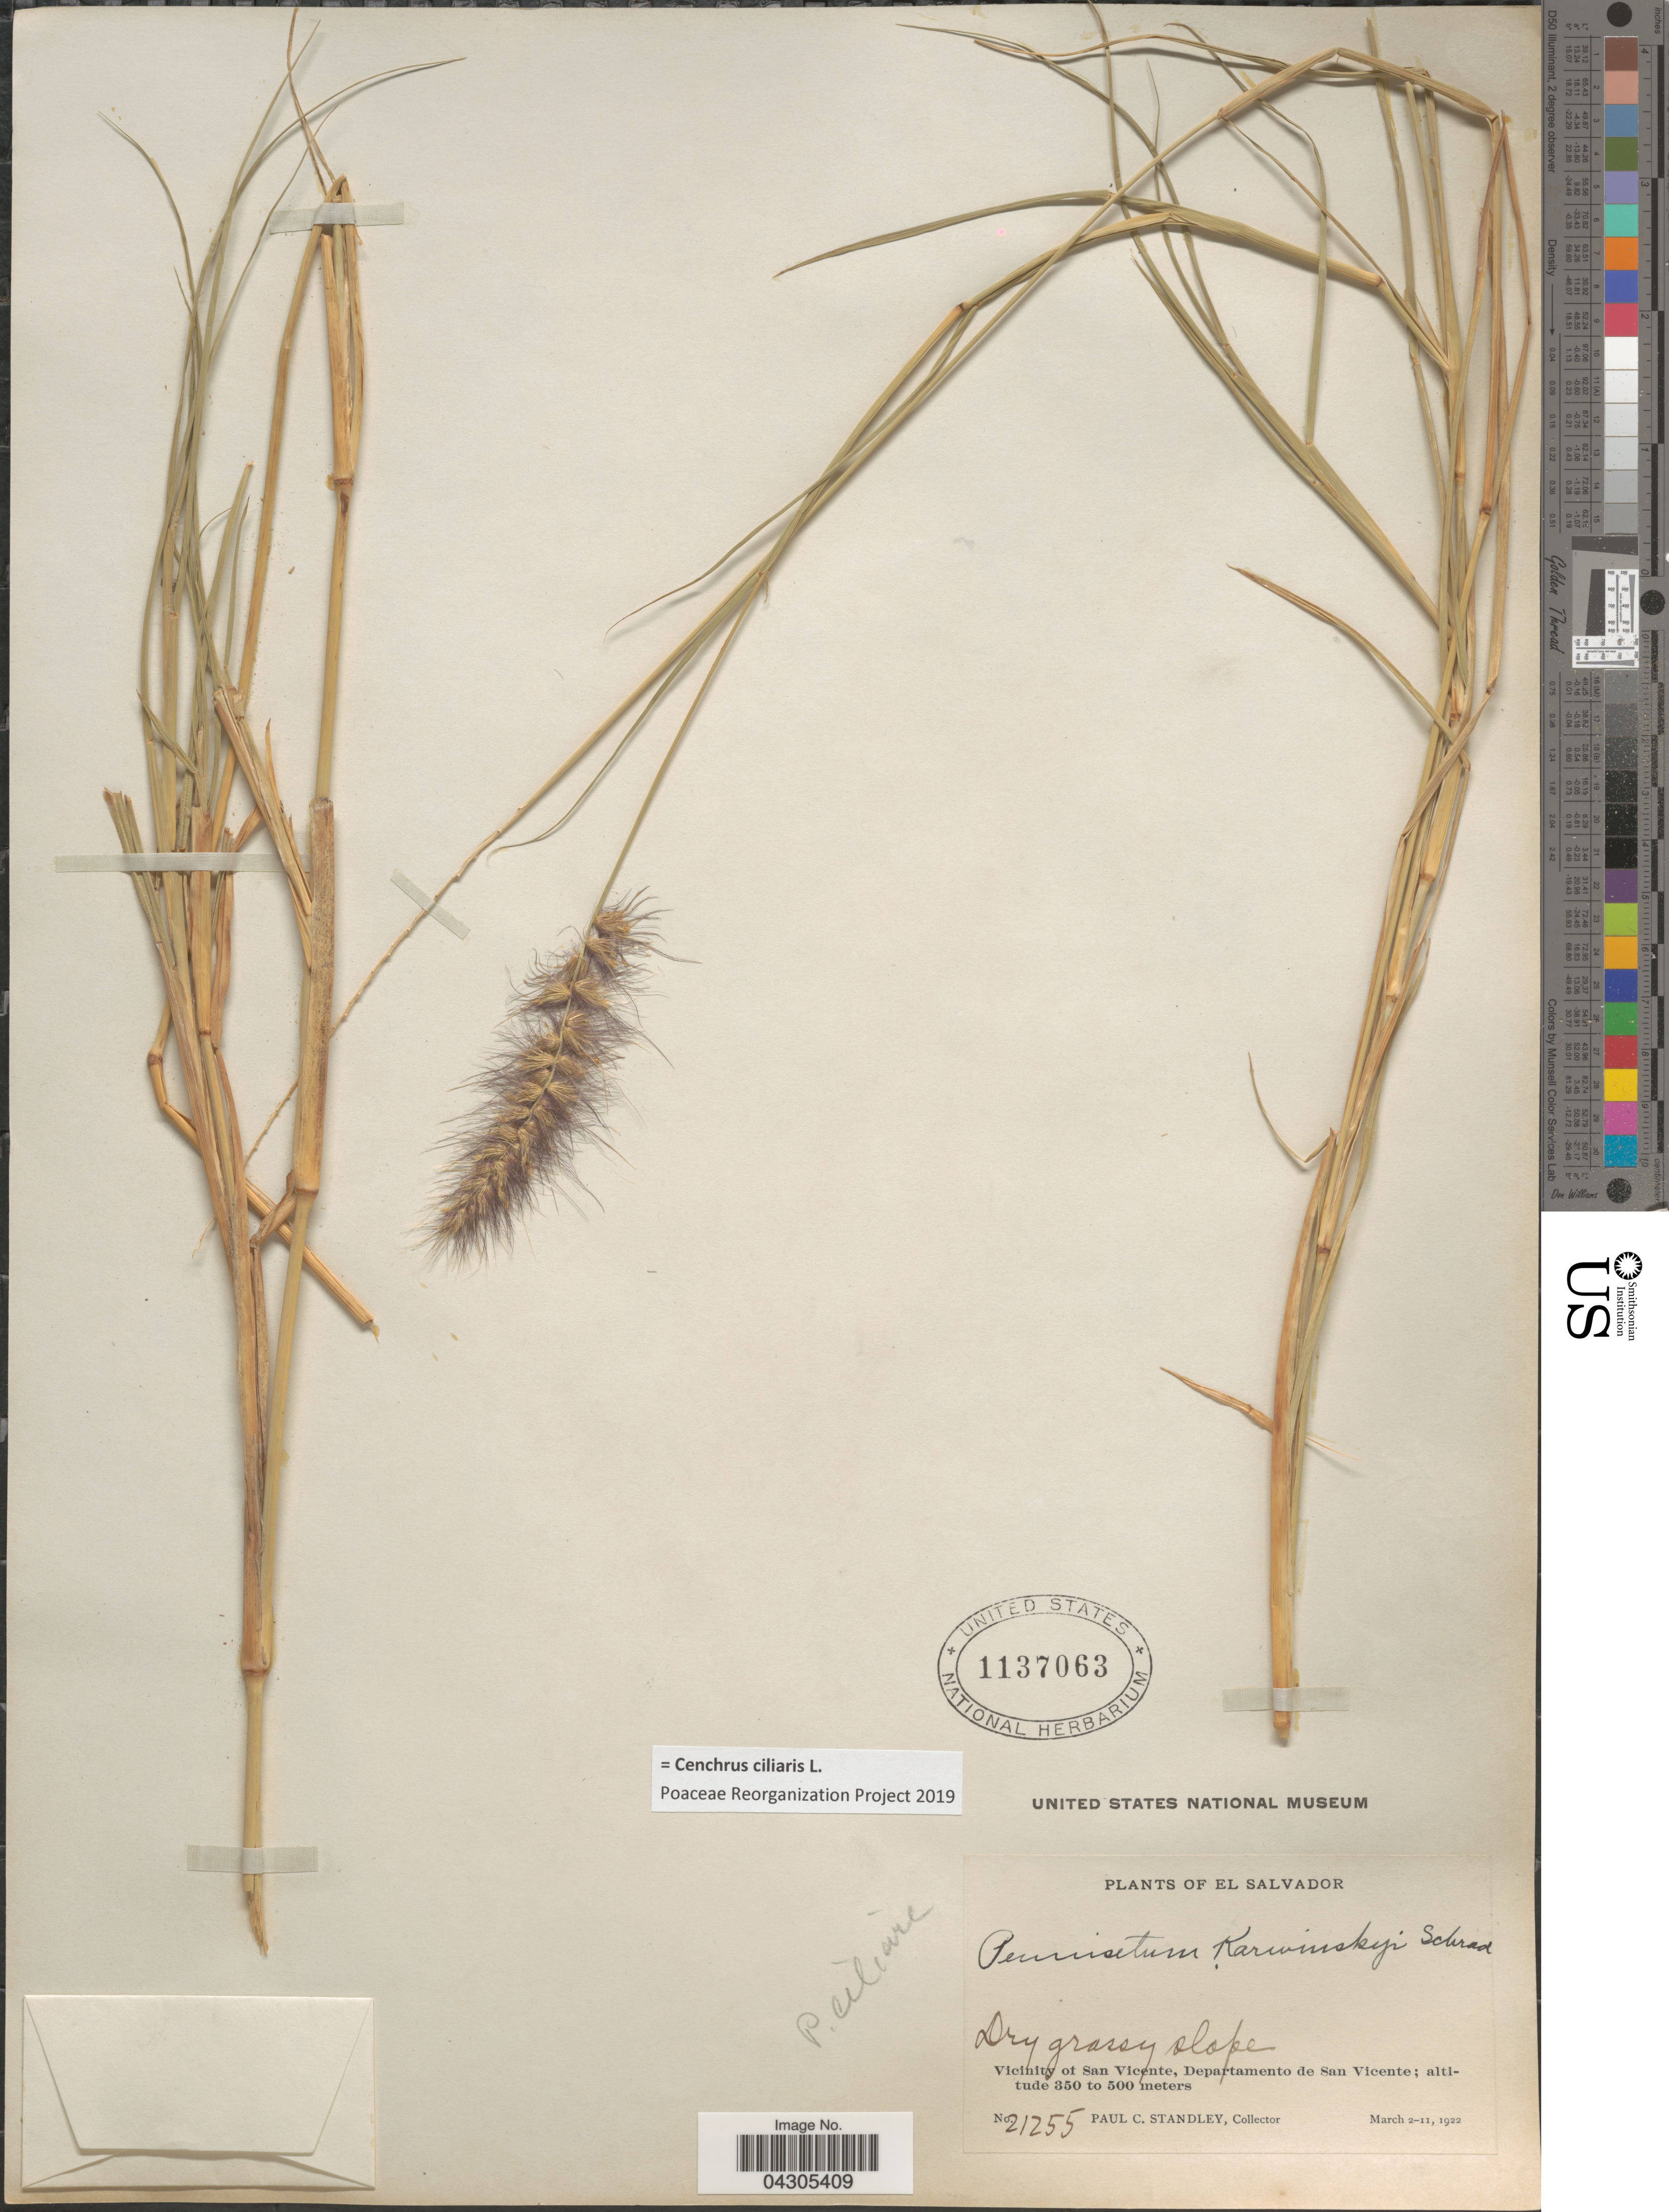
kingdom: Plantae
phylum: Tracheophyta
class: Liliopsida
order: Poales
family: Poaceae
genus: Cenchrus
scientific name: Cenchrus ciliaris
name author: L.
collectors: P. C. Standley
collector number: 21255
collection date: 1922-03-02/1922-03-11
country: El Salvador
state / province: San Vincente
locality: Dry grassy slope. Vicinity of San Vicente, Departamento de San Vicente.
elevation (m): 350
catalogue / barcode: US 1137063